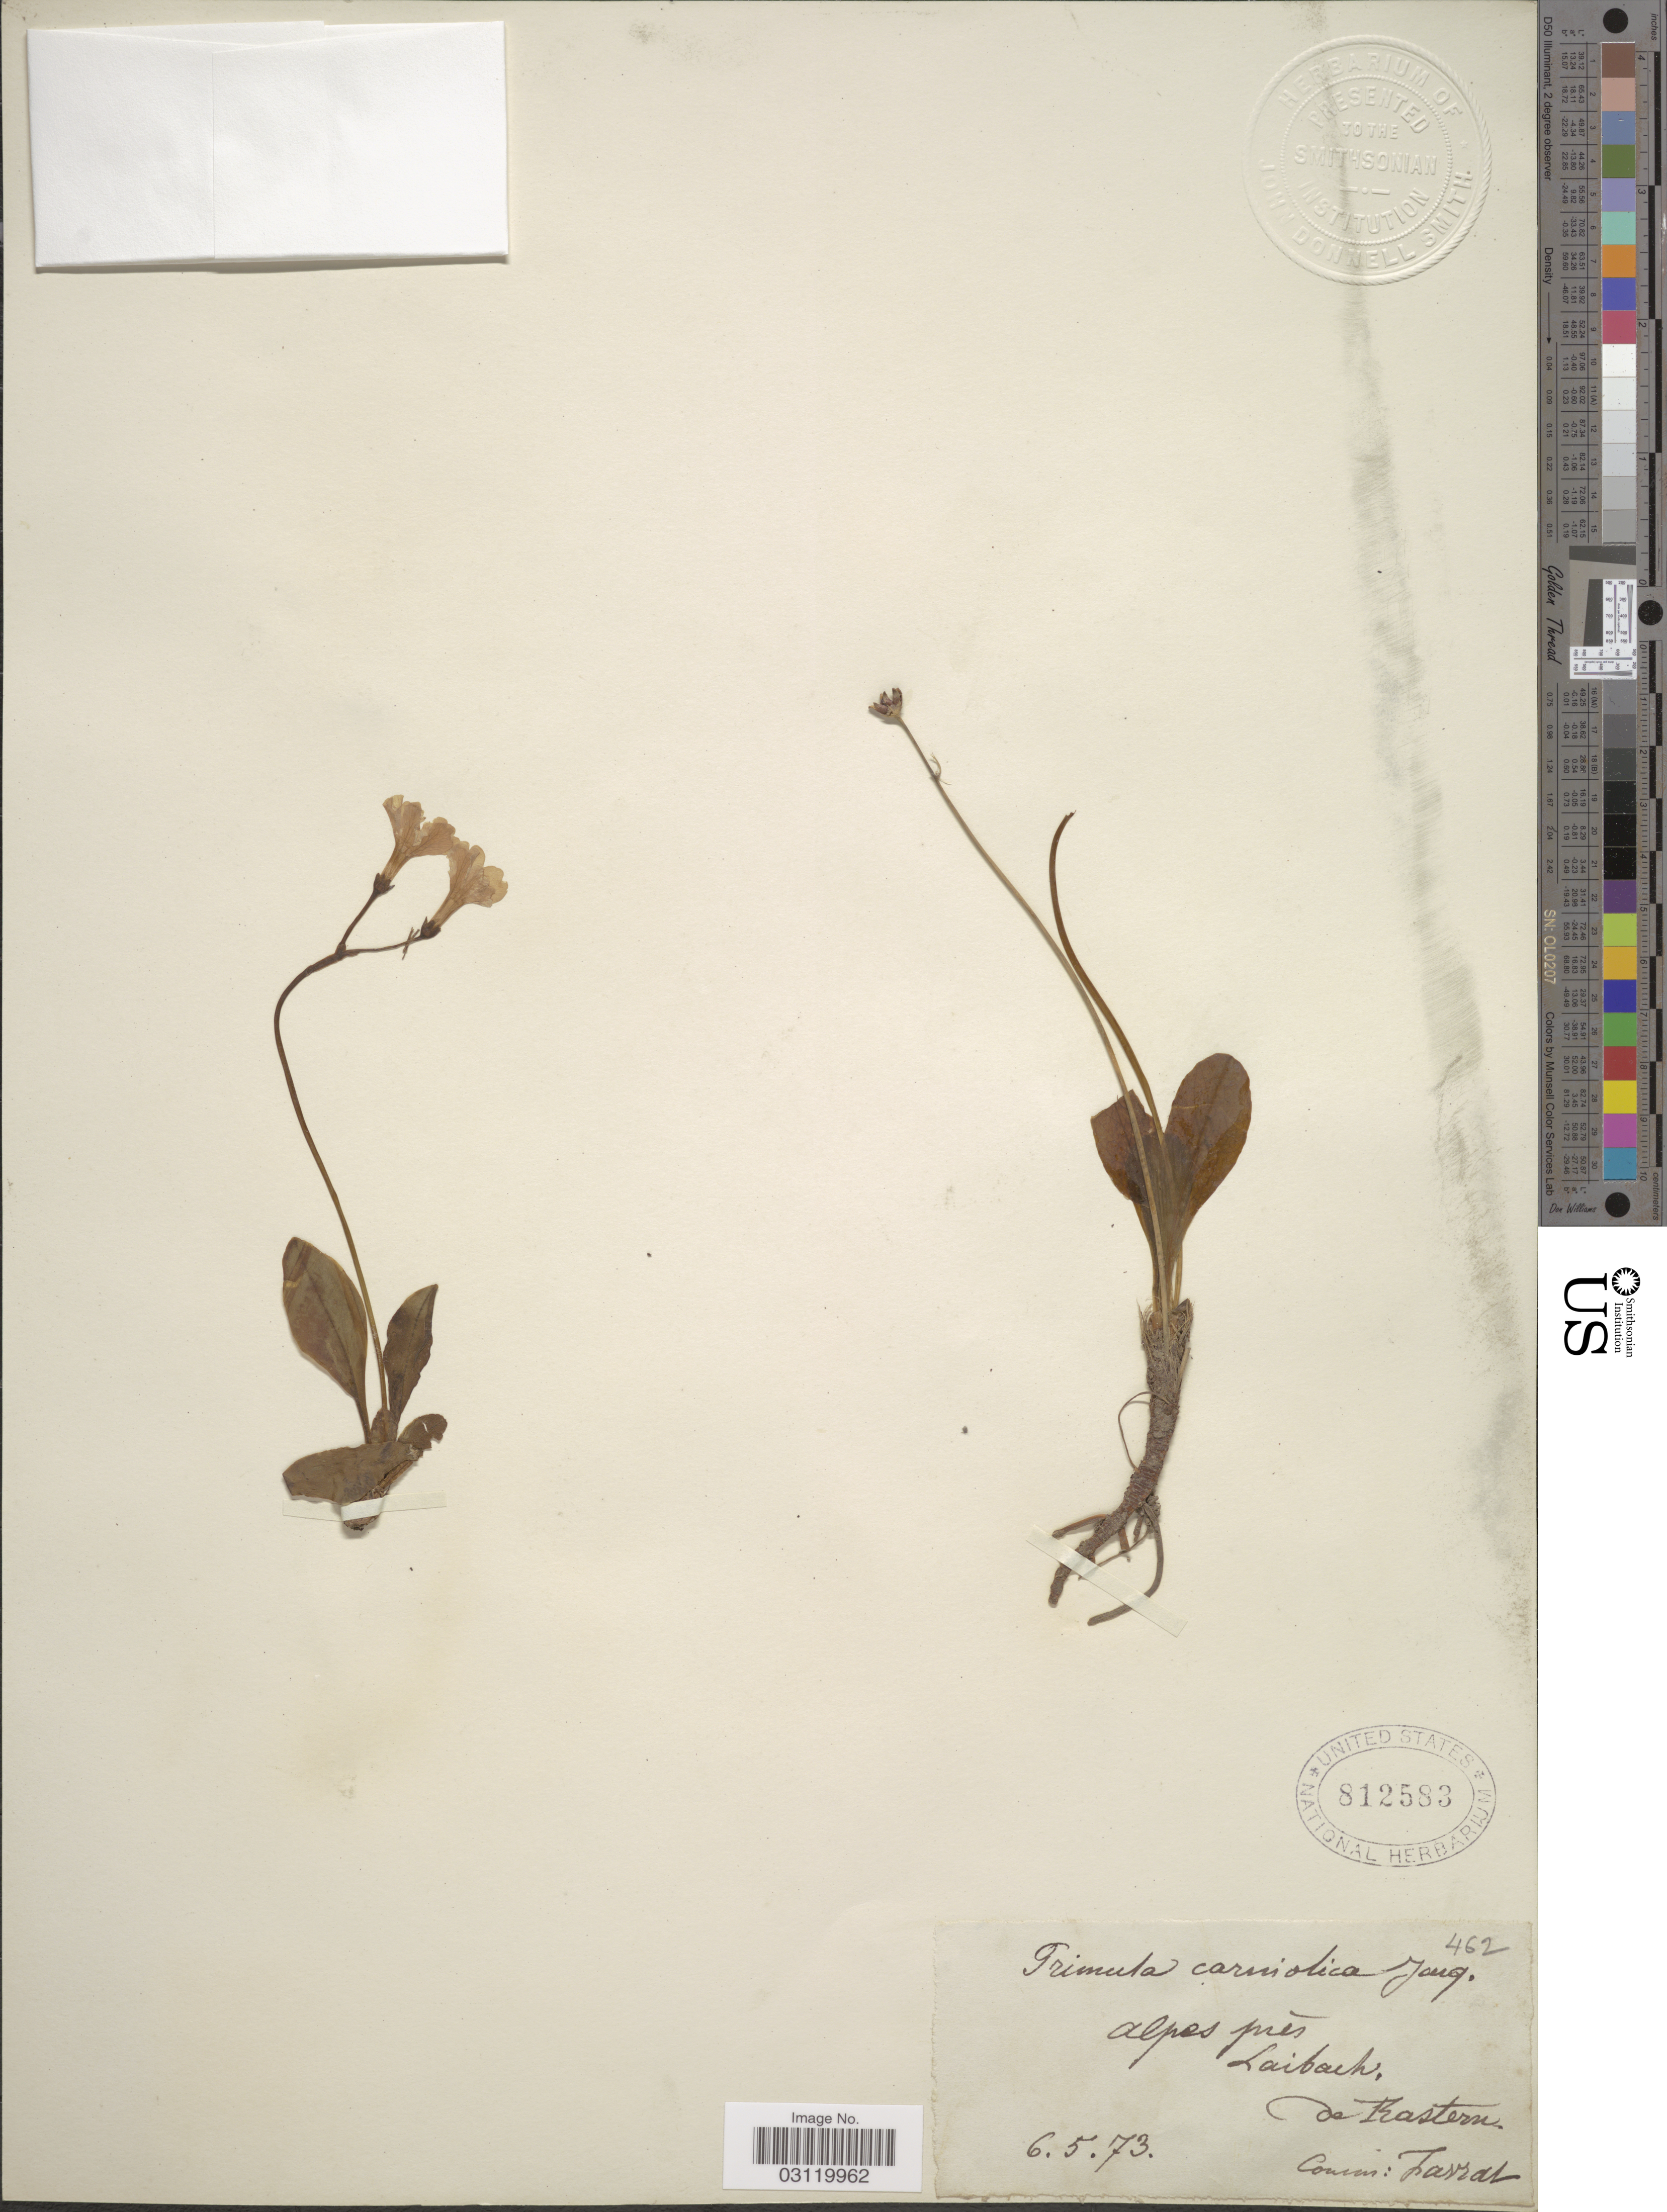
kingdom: Plantae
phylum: Tracheophyta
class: Magnoliopsida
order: Ericales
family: Primulaceae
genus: Primula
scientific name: Primula carniolica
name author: Jacq.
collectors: -. Rastern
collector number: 462?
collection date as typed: Transcribed d/m/y: 6/5/73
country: Slovenia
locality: Alpes près Laibach.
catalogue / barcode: US 812583